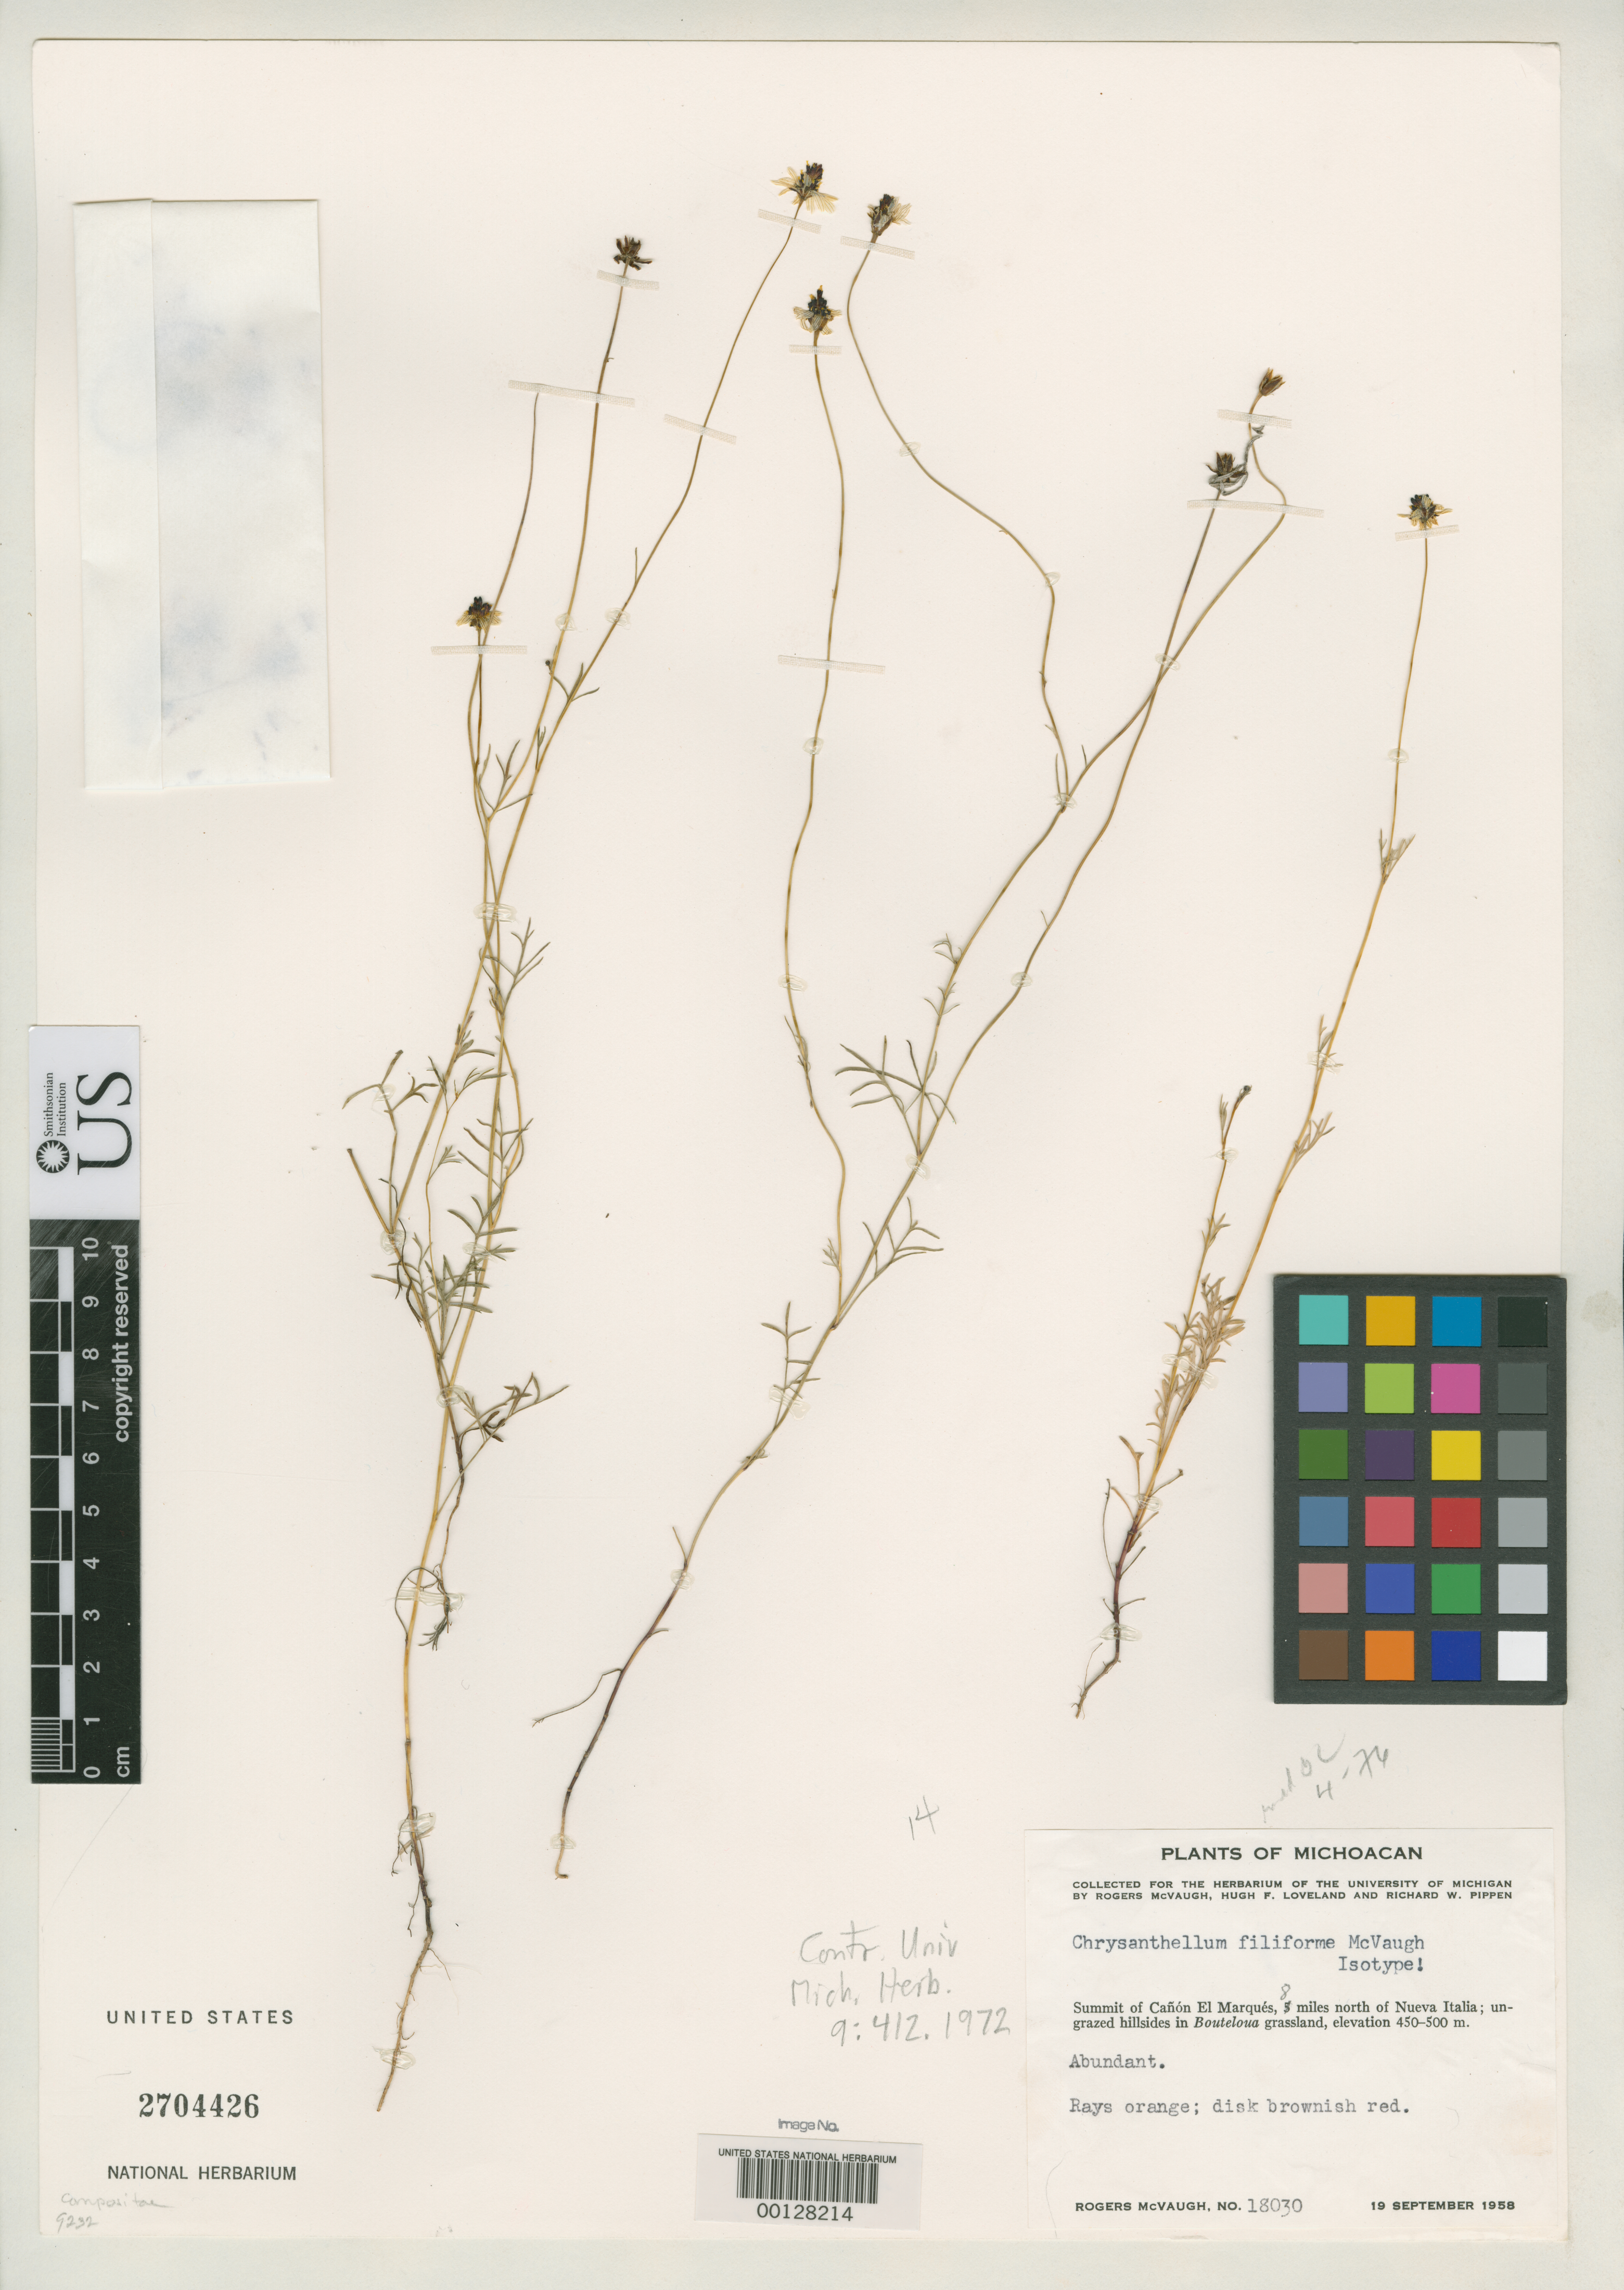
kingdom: Plantae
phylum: Tracheophyta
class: Magnoliopsida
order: Asterales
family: Asteraceae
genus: Chrysanthellum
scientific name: Chrysanthellum filiforme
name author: McVaugh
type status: Isotype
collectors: R. McVaugh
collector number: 18030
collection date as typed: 19 Sep 1958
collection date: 1958-09-19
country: Mexico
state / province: Michoacán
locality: El Margues Canyon, 8 miles N of Nueva Italia.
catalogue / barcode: US 2704426